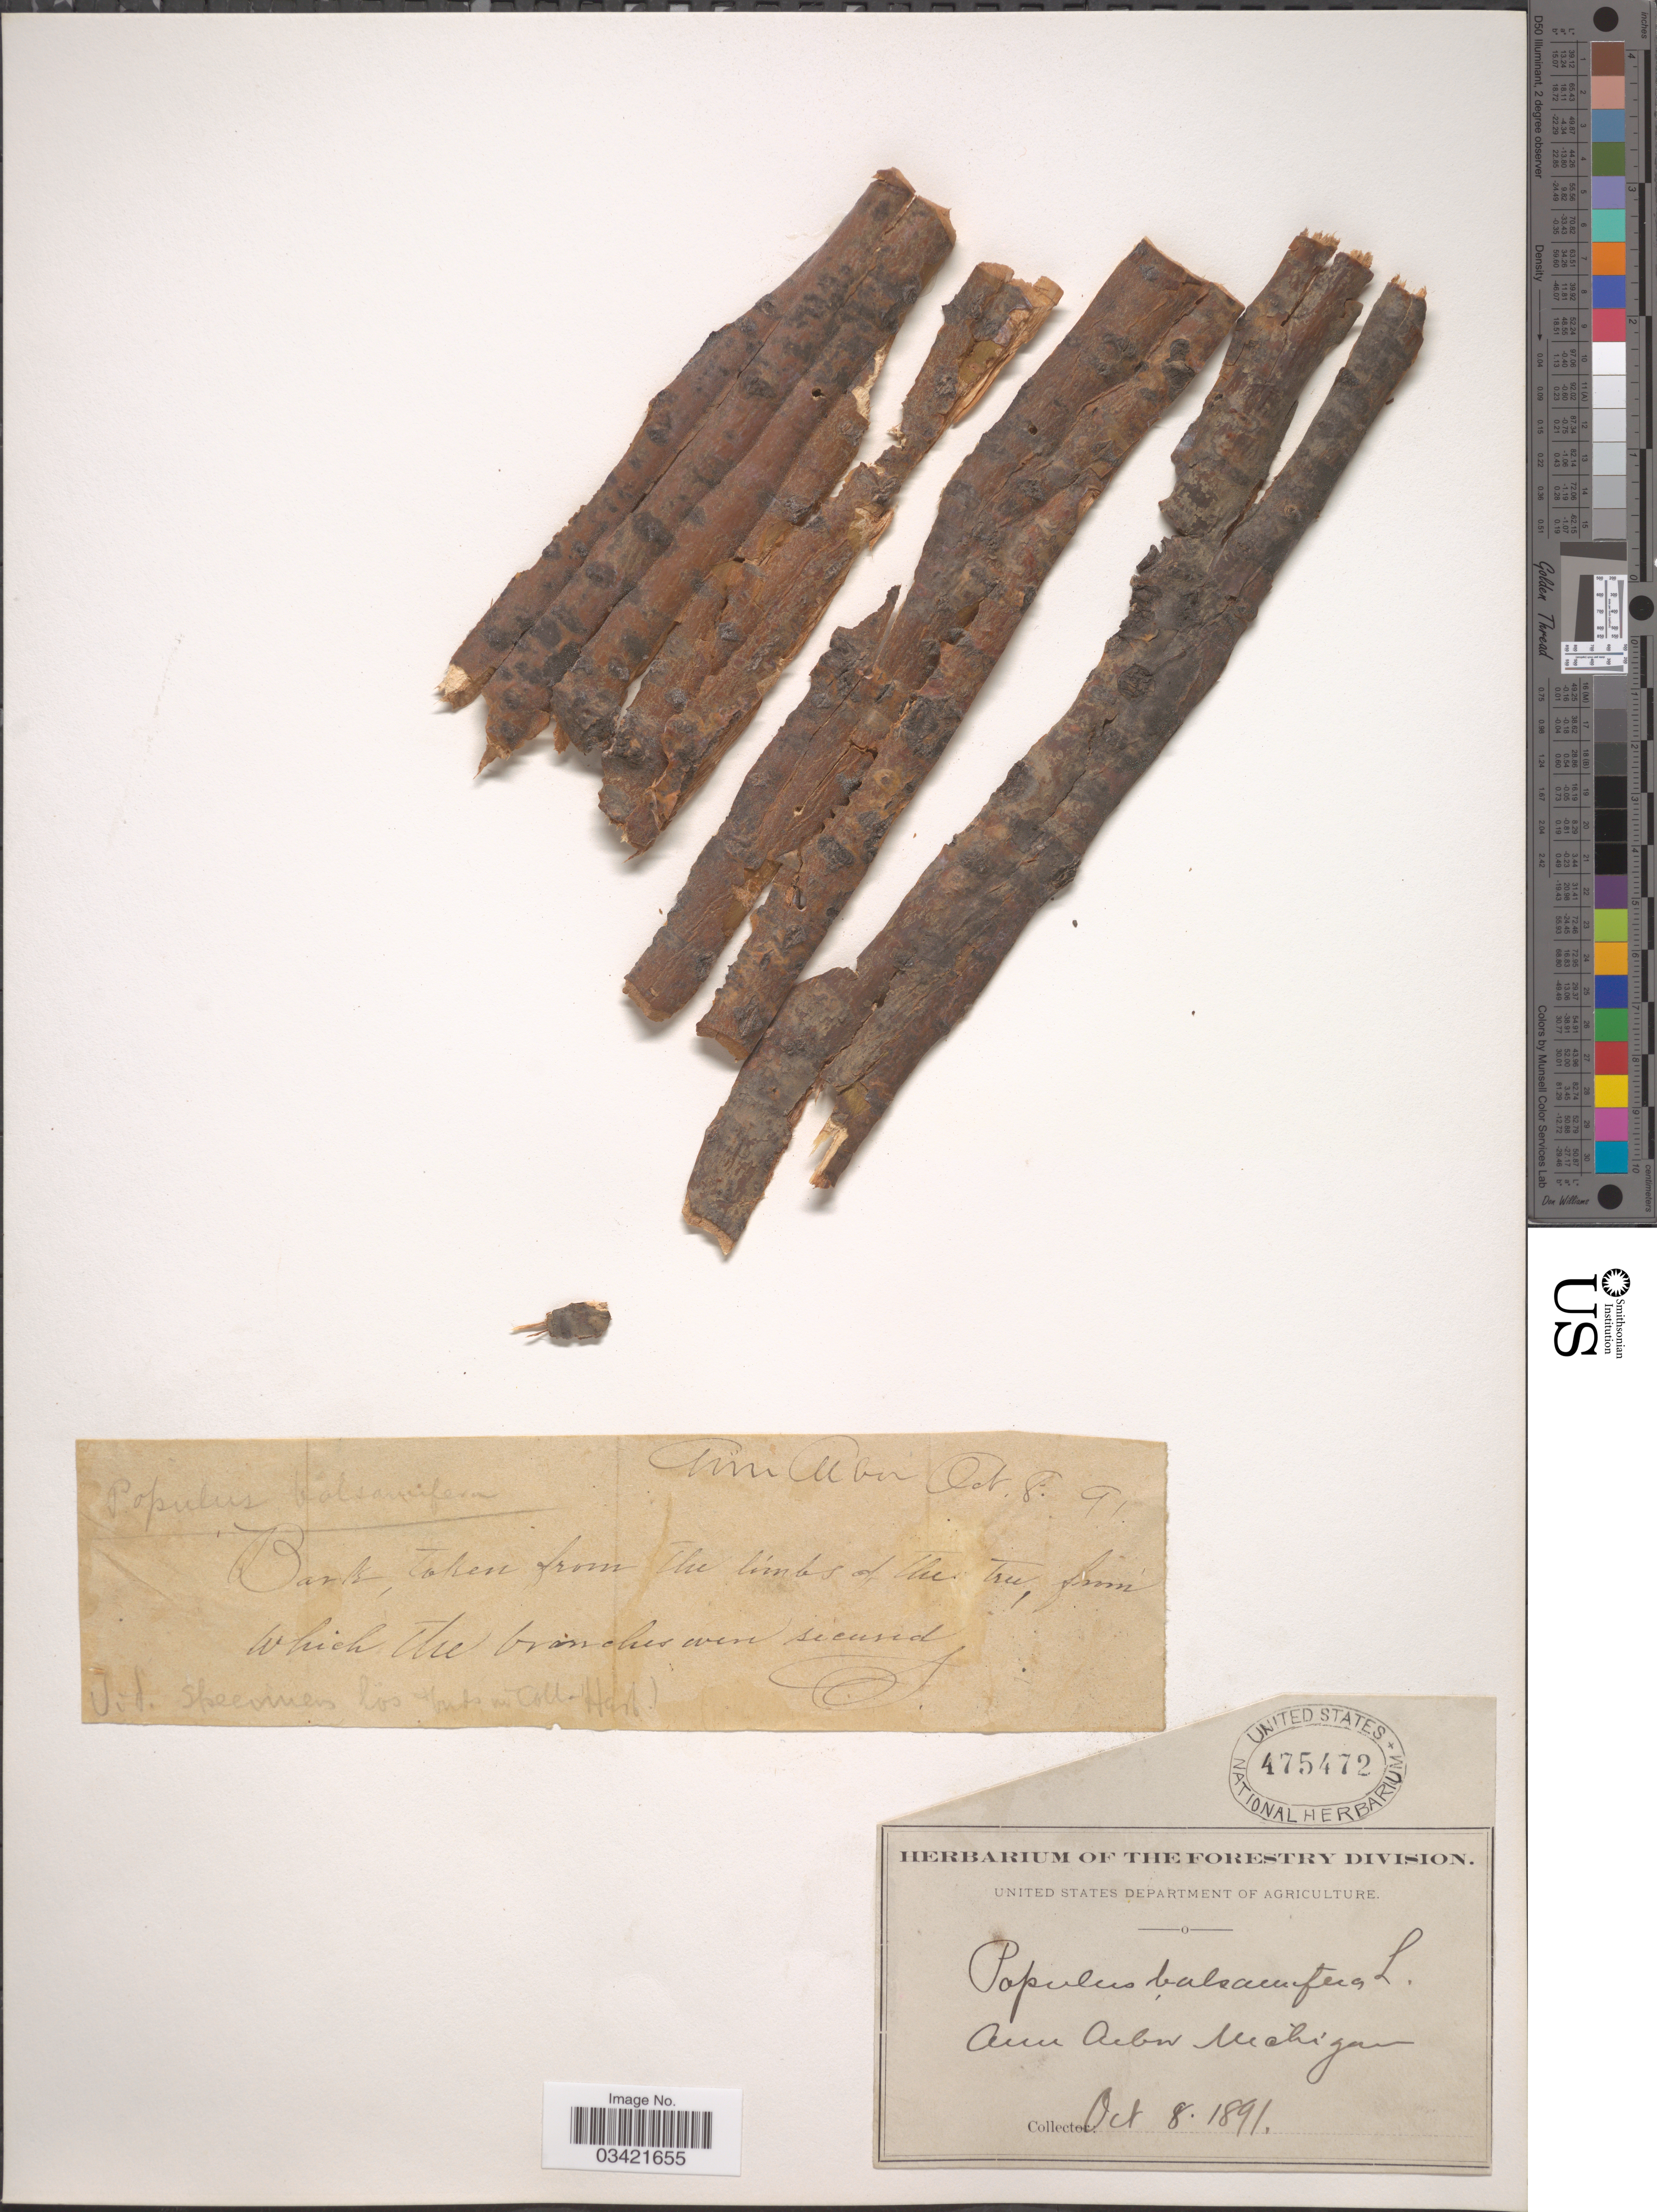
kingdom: Plantae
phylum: Tracheophyta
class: Magnoliopsida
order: Malpighiales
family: Salicaceae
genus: Populus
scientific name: Populus balsamifera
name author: L.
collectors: Ex herb. of the Forestry Division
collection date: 1891-10-08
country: United States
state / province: Michigan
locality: Ann Arbor.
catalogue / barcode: US 475472